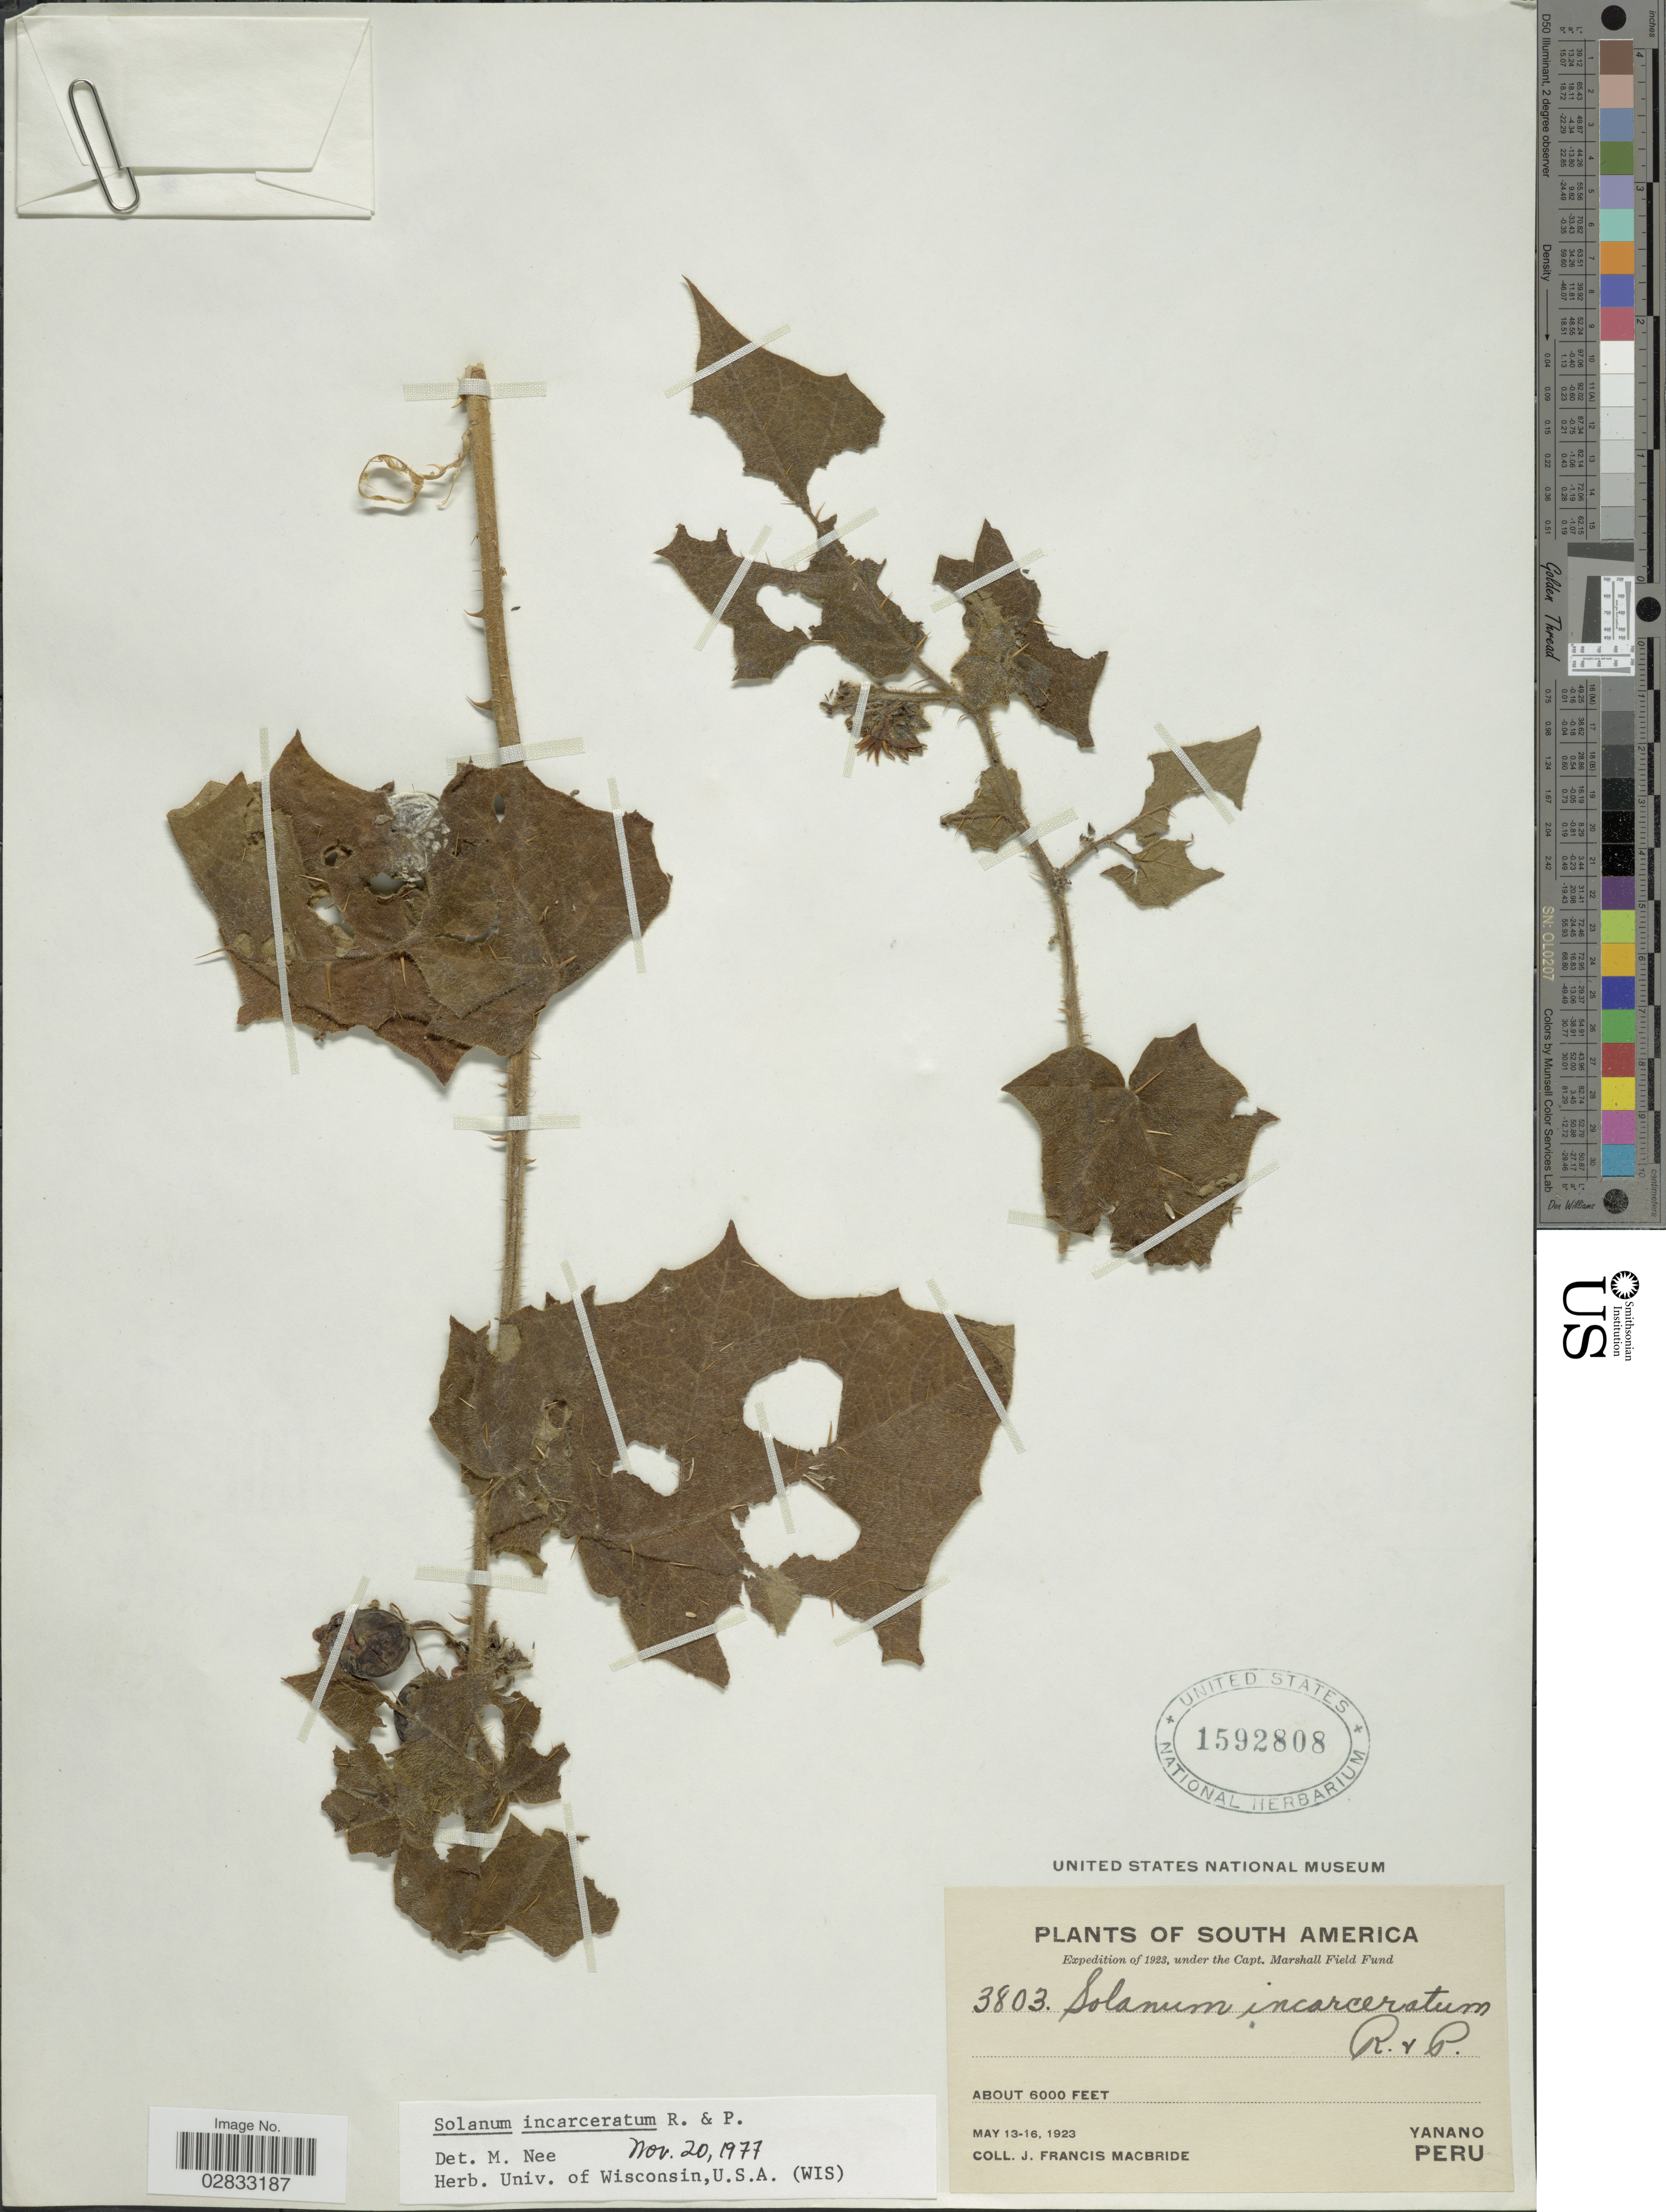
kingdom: Plantae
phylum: Tracheophyta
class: Magnoliopsida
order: Solanales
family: Solanaceae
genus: Solanum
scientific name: Solanum incarceratum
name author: Ruiz & Pav.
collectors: J. F. Macbride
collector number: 3803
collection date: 1923-05-13/1923-05-16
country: Peru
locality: Yanano.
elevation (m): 1829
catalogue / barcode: US 1592808